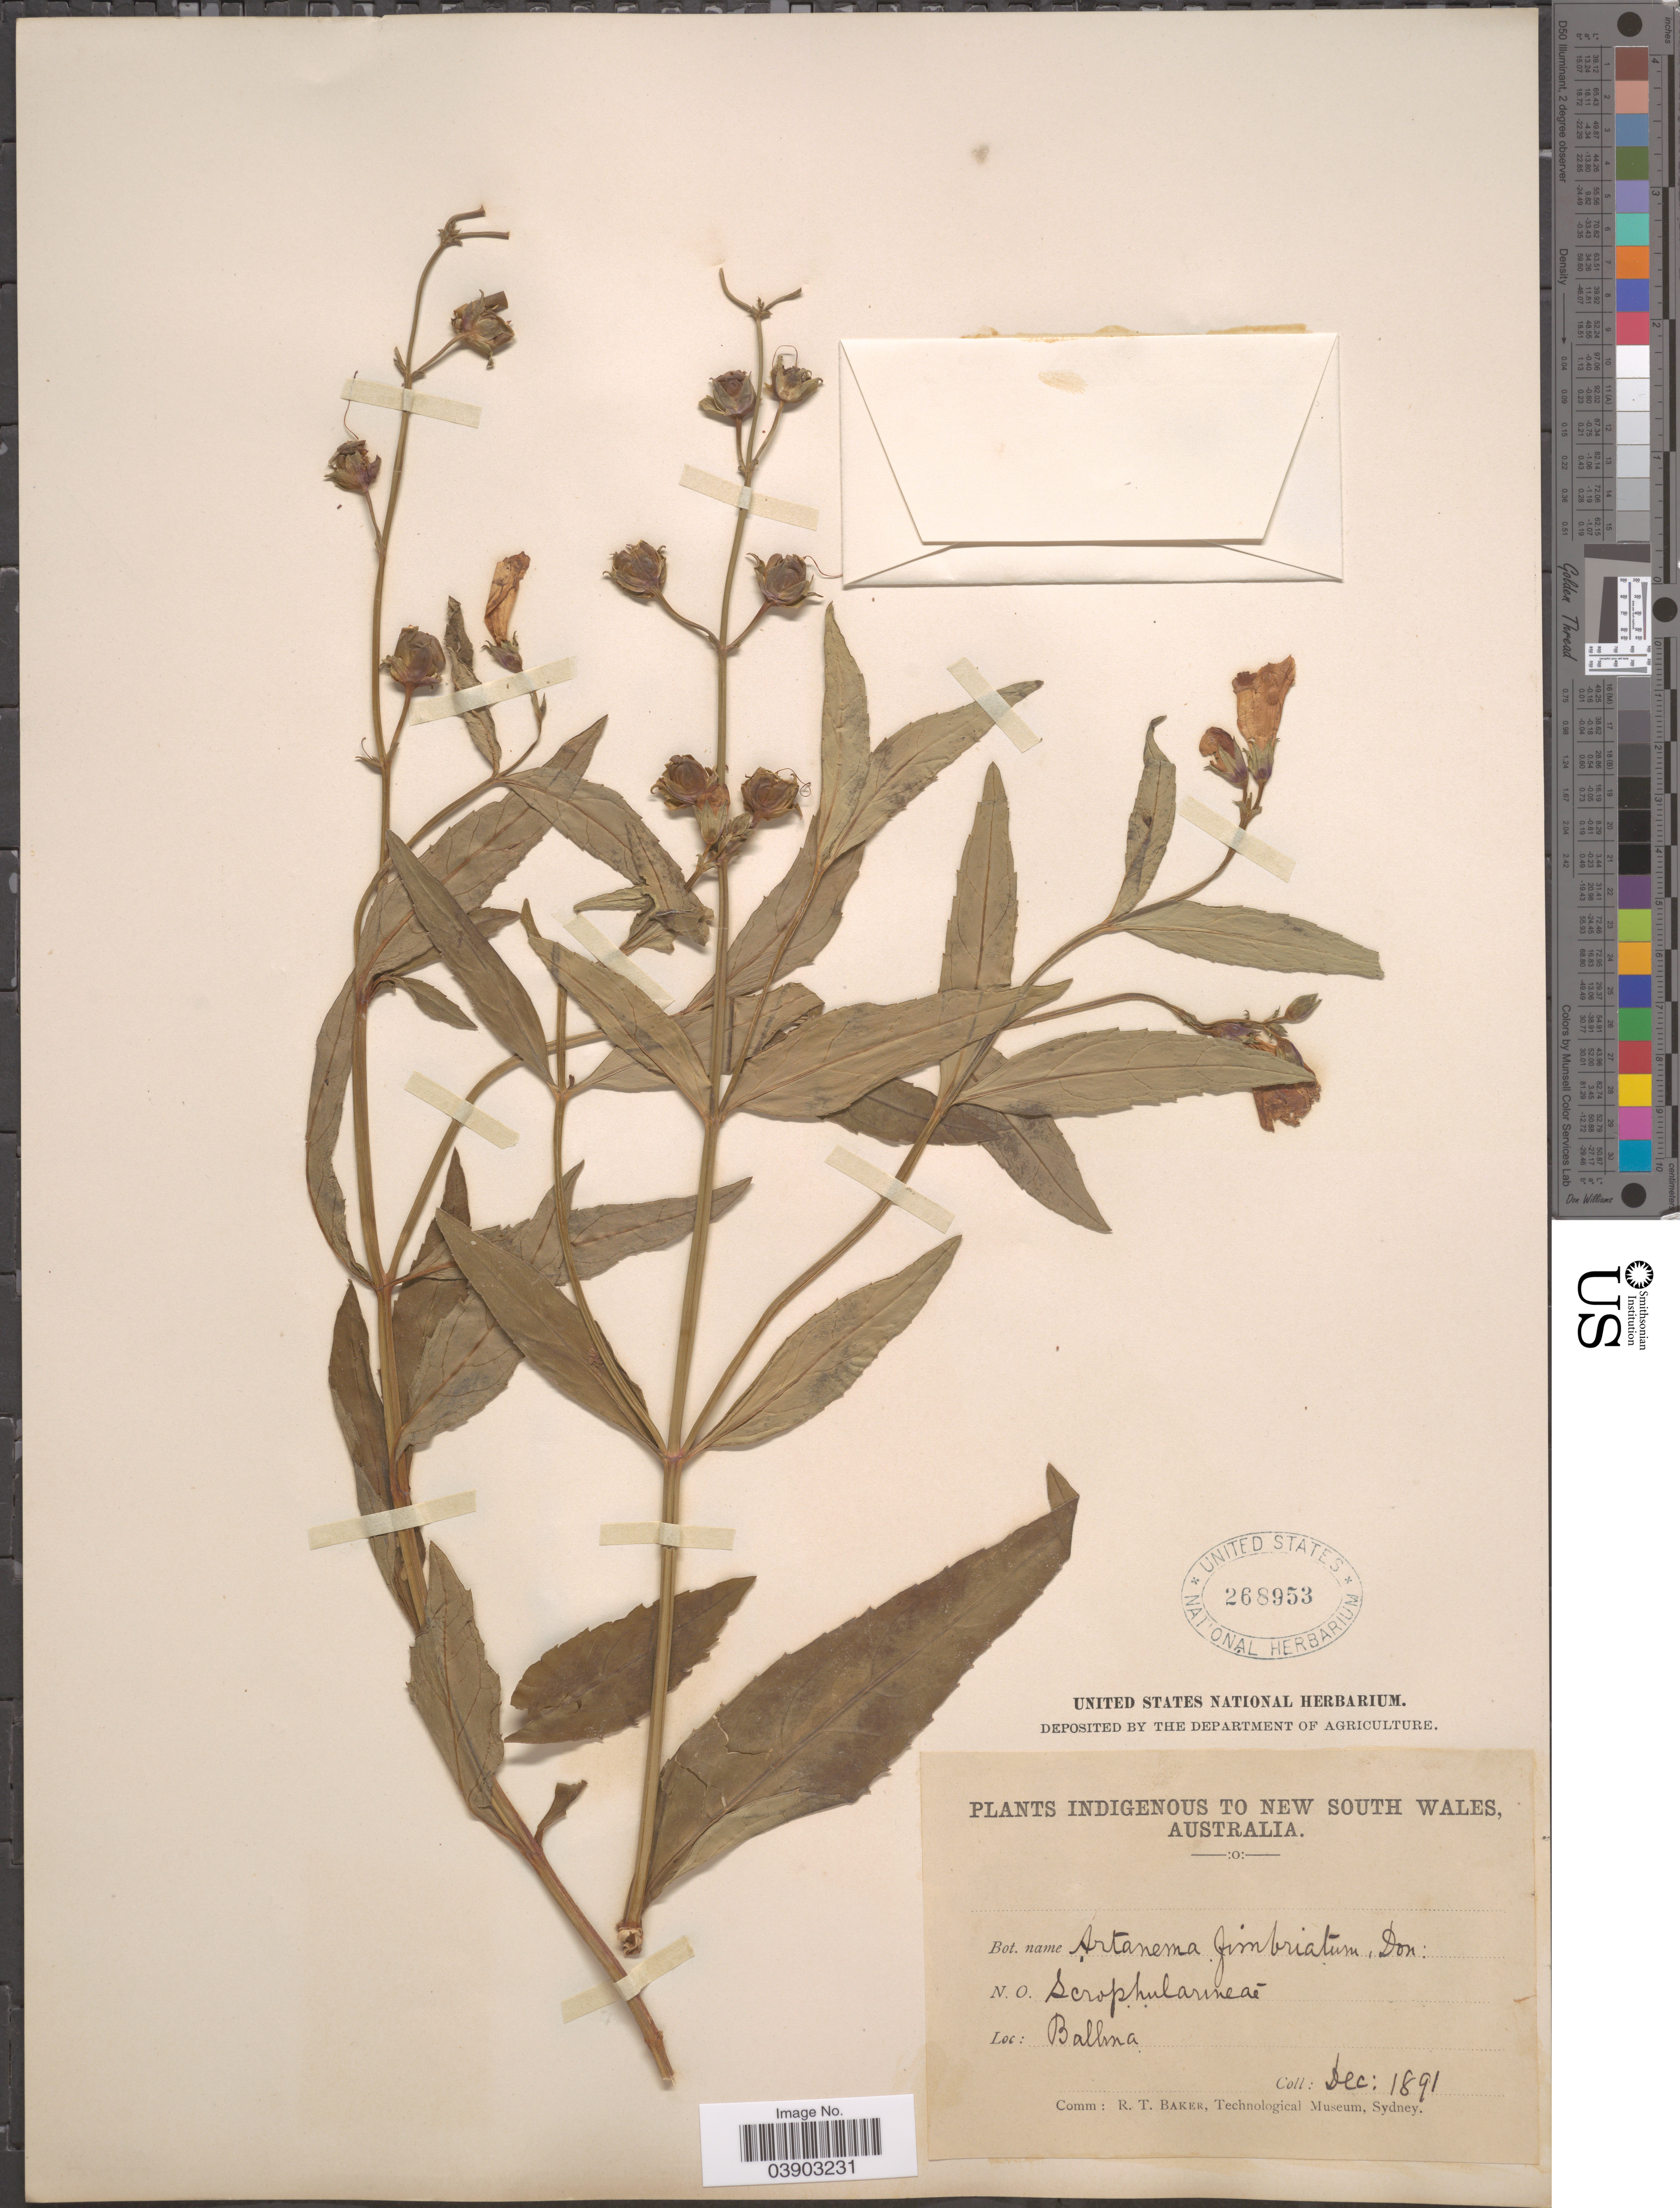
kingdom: Plantae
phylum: Tracheophyta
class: Magnoliopsida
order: Lamiales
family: Linderniaceae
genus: Artanema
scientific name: Artanema fimbriatum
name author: D. Don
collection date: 1891-12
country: Australia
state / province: New South Wales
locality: Ballina.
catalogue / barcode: US 268953